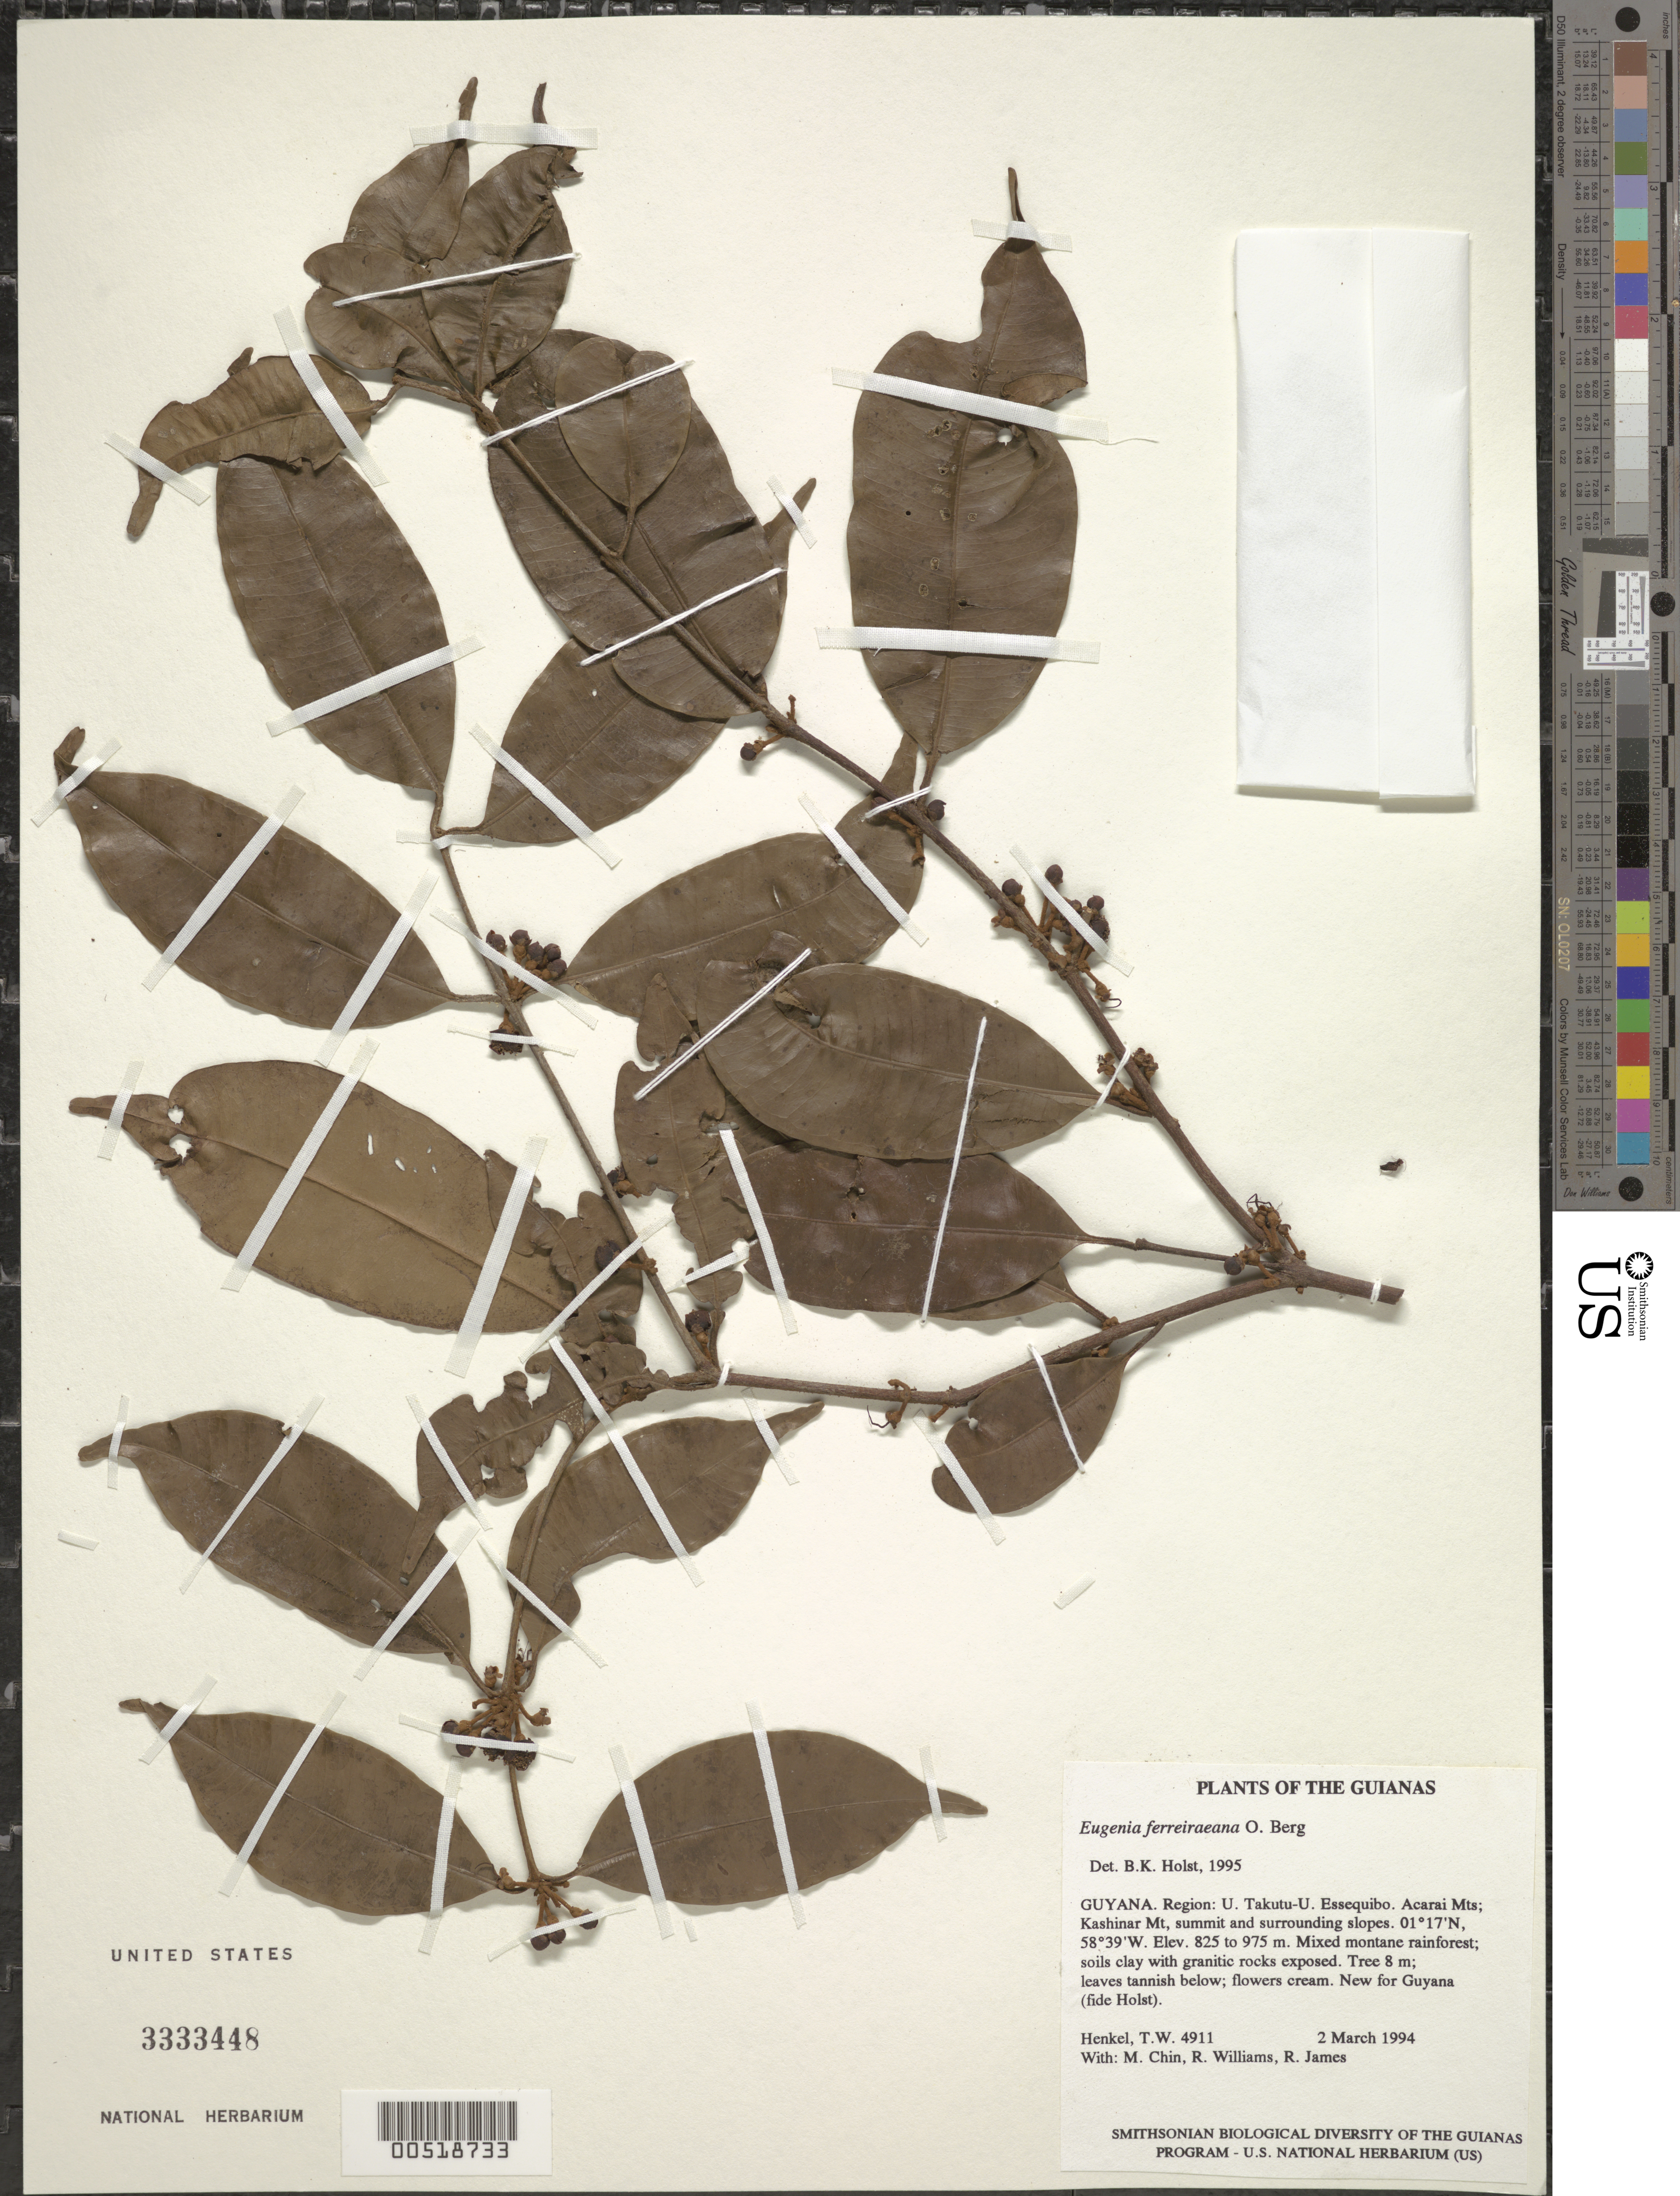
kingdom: Plantae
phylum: Tracheophyta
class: Magnoliopsida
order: Myrtales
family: Myrtaceae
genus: Eugenia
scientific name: Eugenia ferreiraeana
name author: O. Berg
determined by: Holst, Bruce K.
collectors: T. Henkel, M. Chin, R. Williams & R. James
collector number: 4911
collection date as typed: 2 March 1994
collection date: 1994-03-02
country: Guyana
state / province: U. Takutu-U. Essequibo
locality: Acarai Mts; Kashinar Mt, summit and surrounding slopes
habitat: Mixed montane rainforest; soils clay with granitic rocks exposed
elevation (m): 825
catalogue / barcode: US 3333448